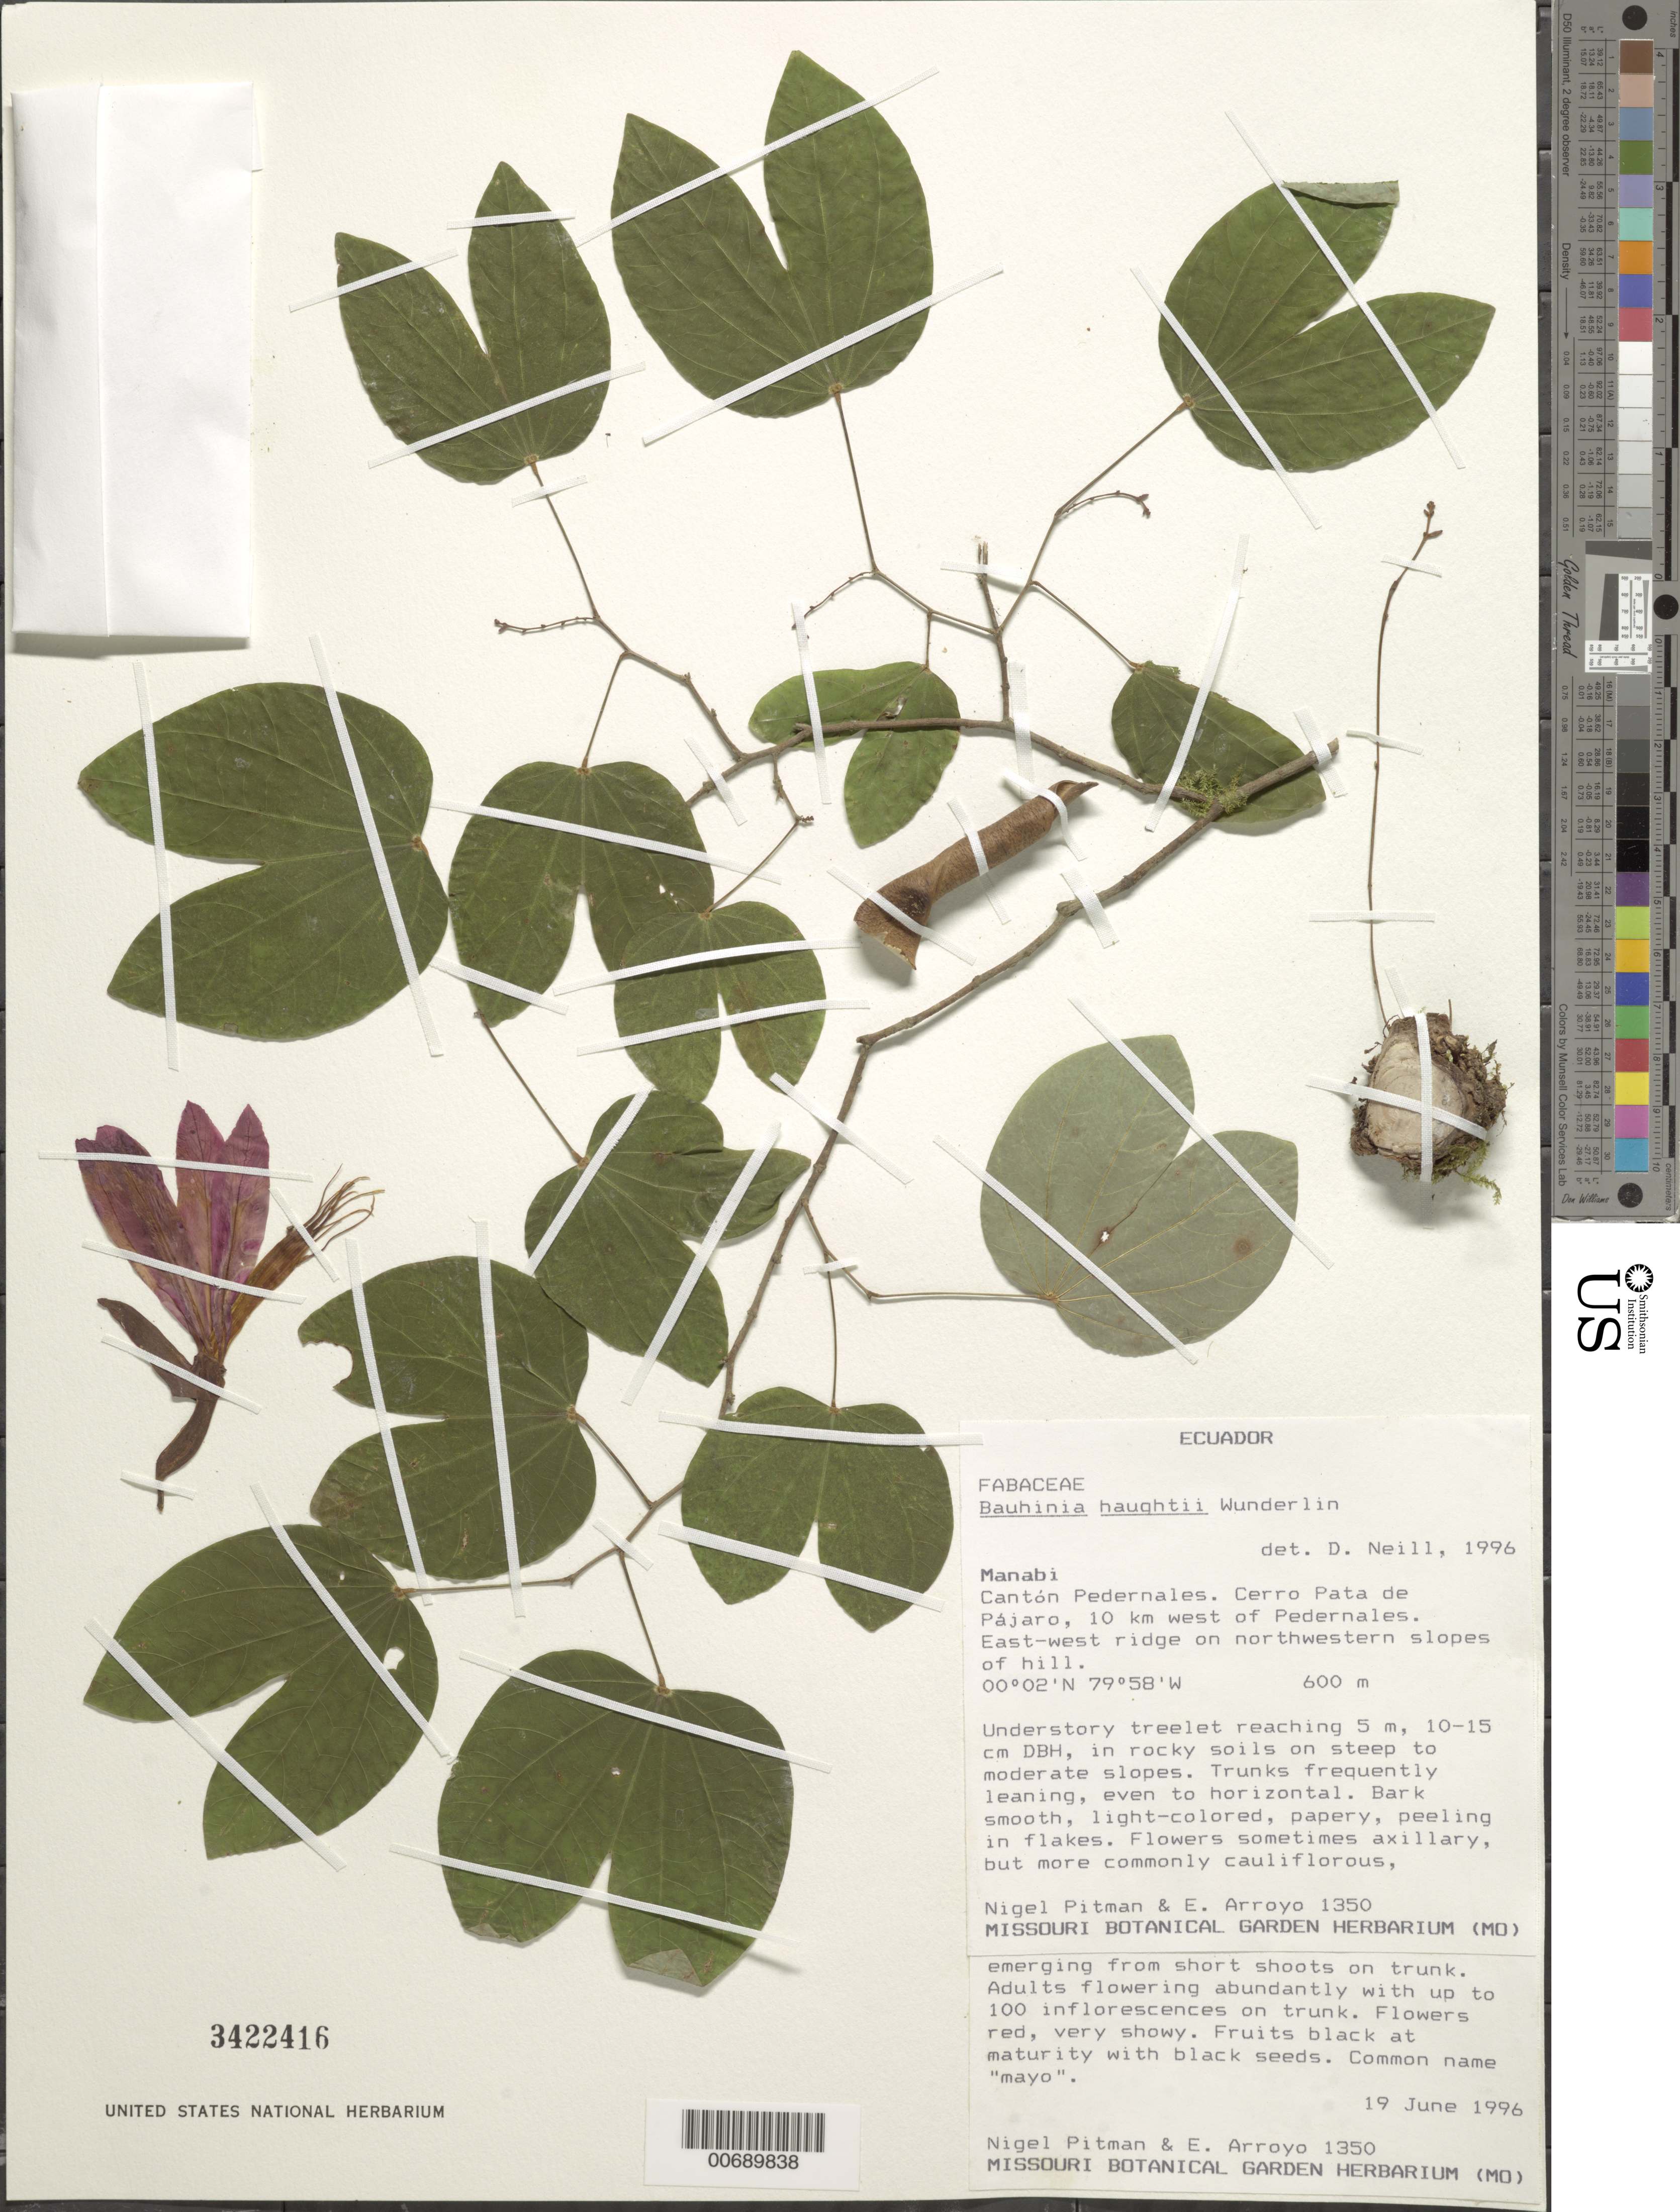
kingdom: Plantae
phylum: Tracheophyta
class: Magnoliopsida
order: Fabales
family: Fabaceae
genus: Bauhinia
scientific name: Bauhinia haughtii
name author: Wunderlin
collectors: N. Pitman & E. Arroyo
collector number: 1350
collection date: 1996-06-19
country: Ecuador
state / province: Manabí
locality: Canton Pedernales. Cerro Pata der Pajaro, 10 km west of Pedernales. Easwt-west ridge on mountain slopes of hill.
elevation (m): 600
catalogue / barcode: US 3422416